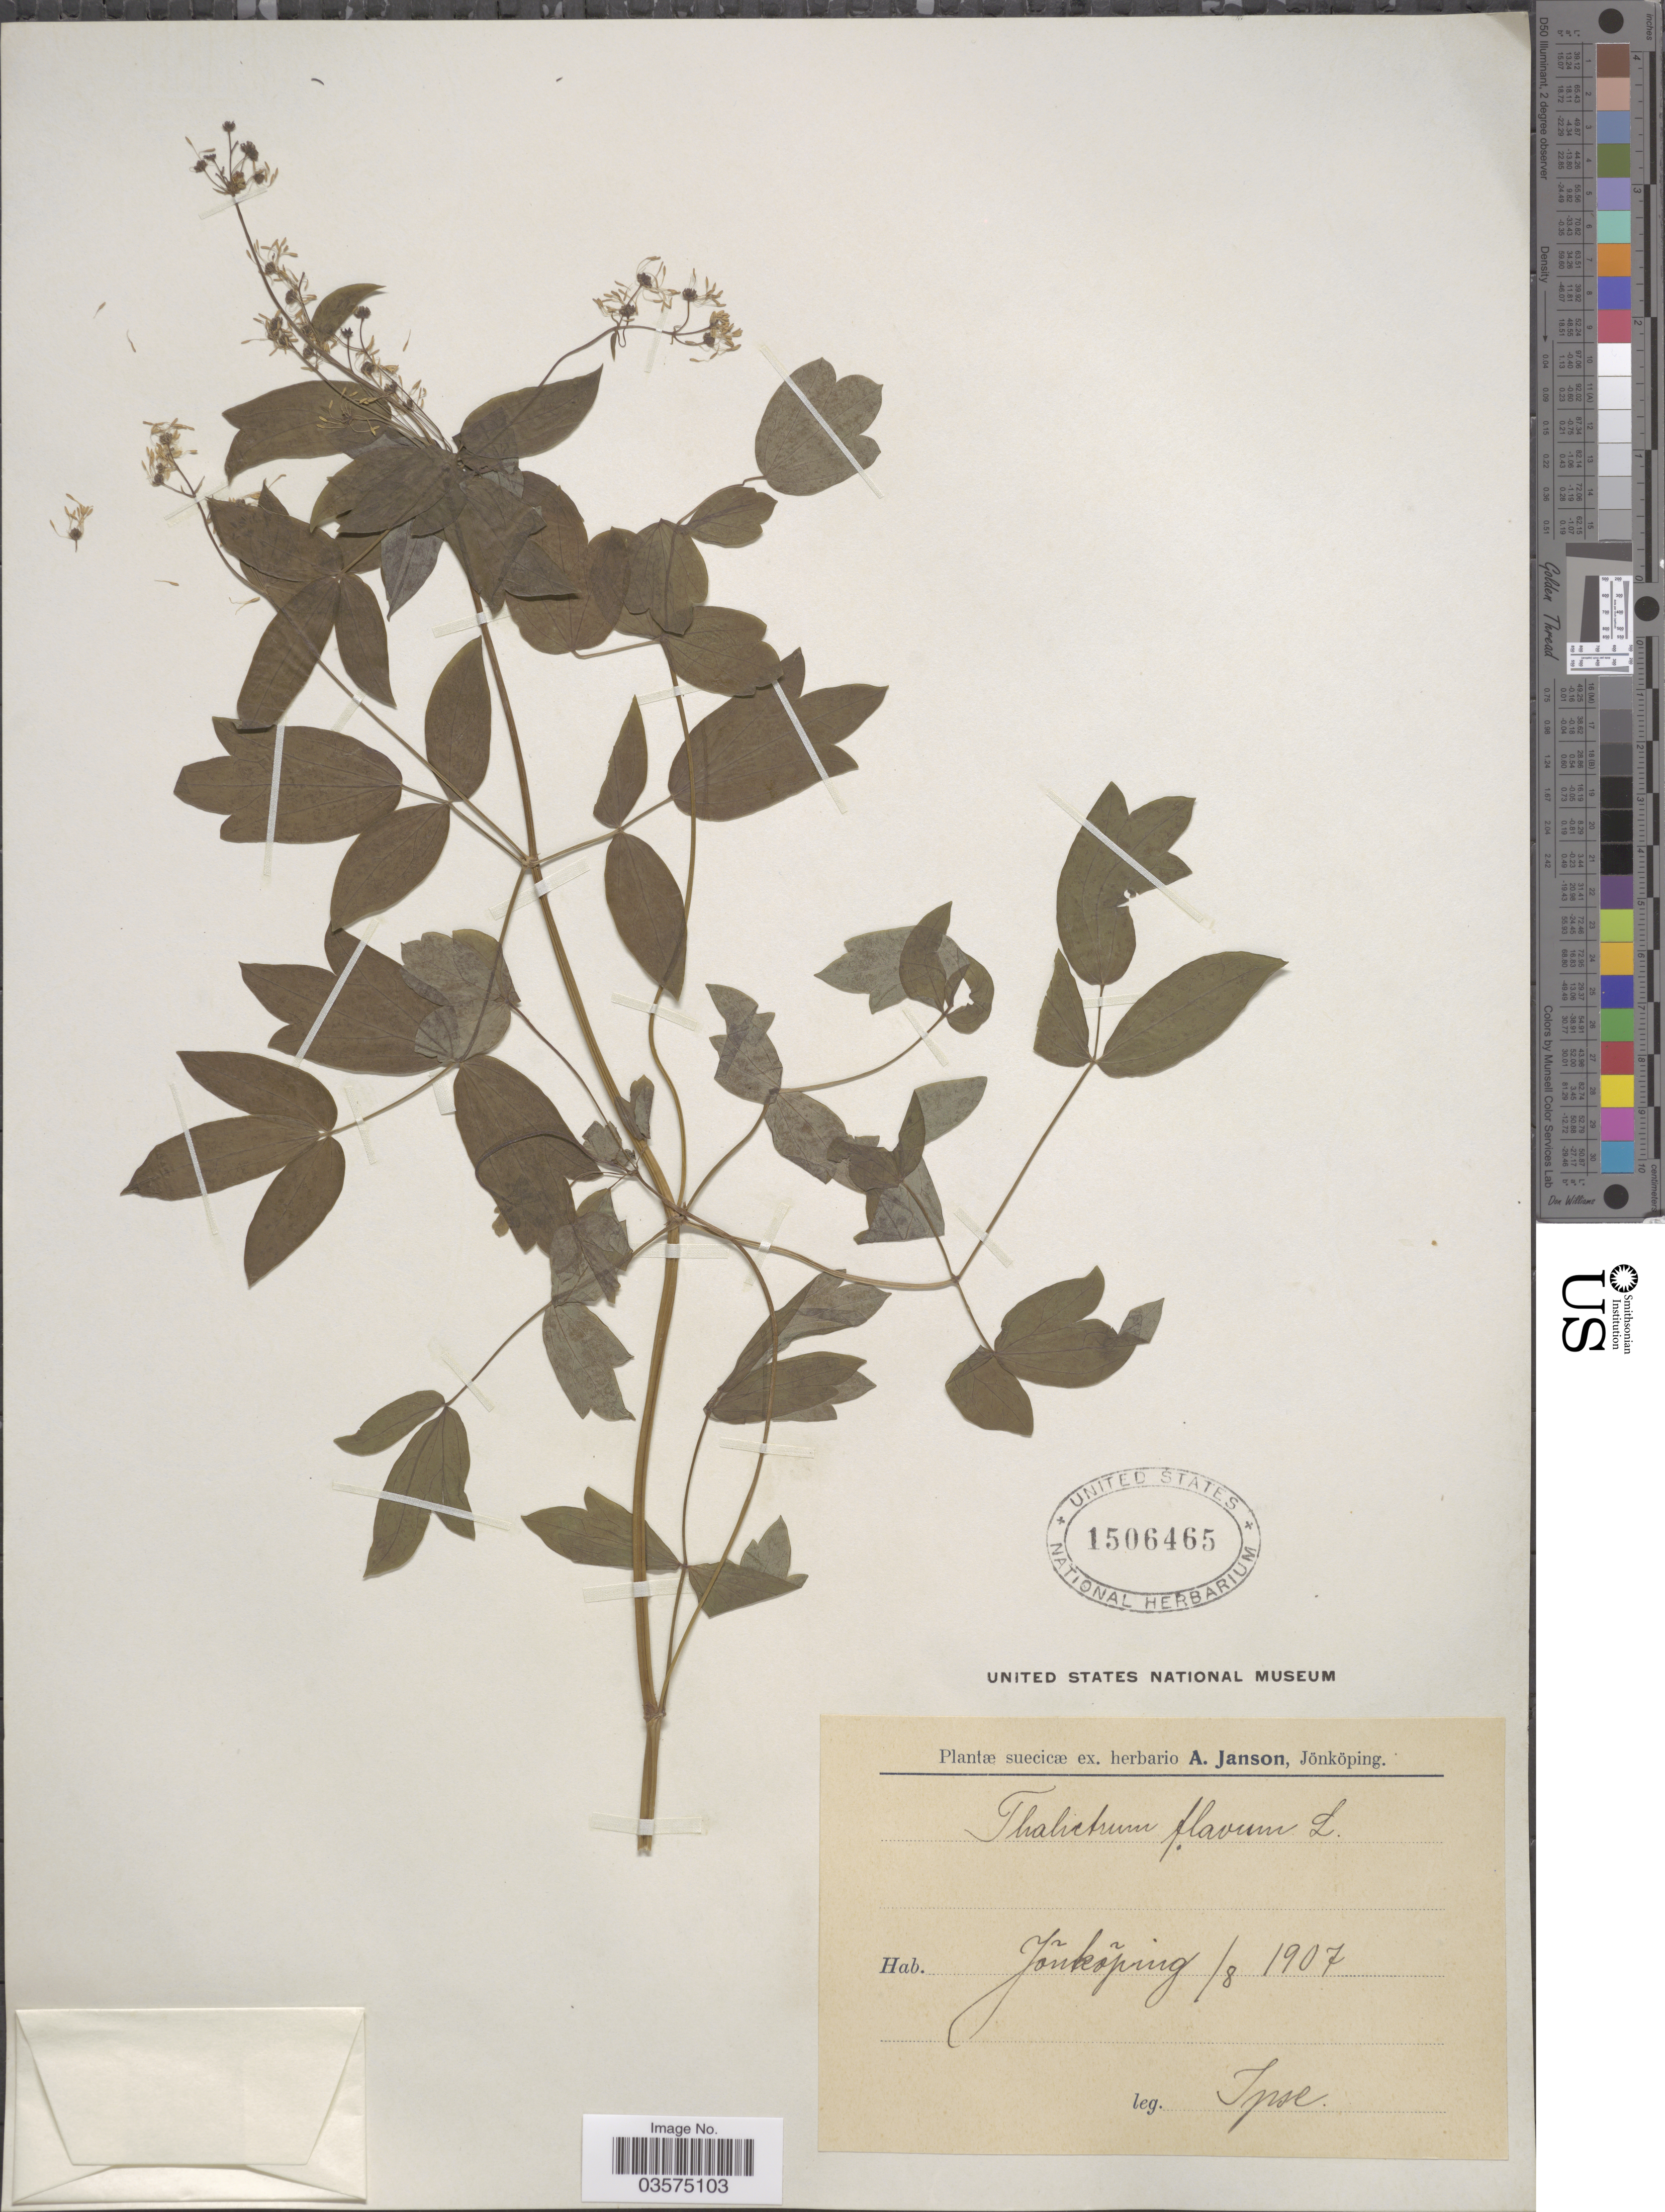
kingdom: Plantae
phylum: Tracheophyta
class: Magnoliopsida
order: Ranunculales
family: Ranunculaceae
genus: Thalictrum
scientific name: Thalictrum flavum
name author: L.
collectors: A. Janson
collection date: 1907-08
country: Sweden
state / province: Jönköping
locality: Suecicæ. Jönköping.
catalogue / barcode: US 1506465